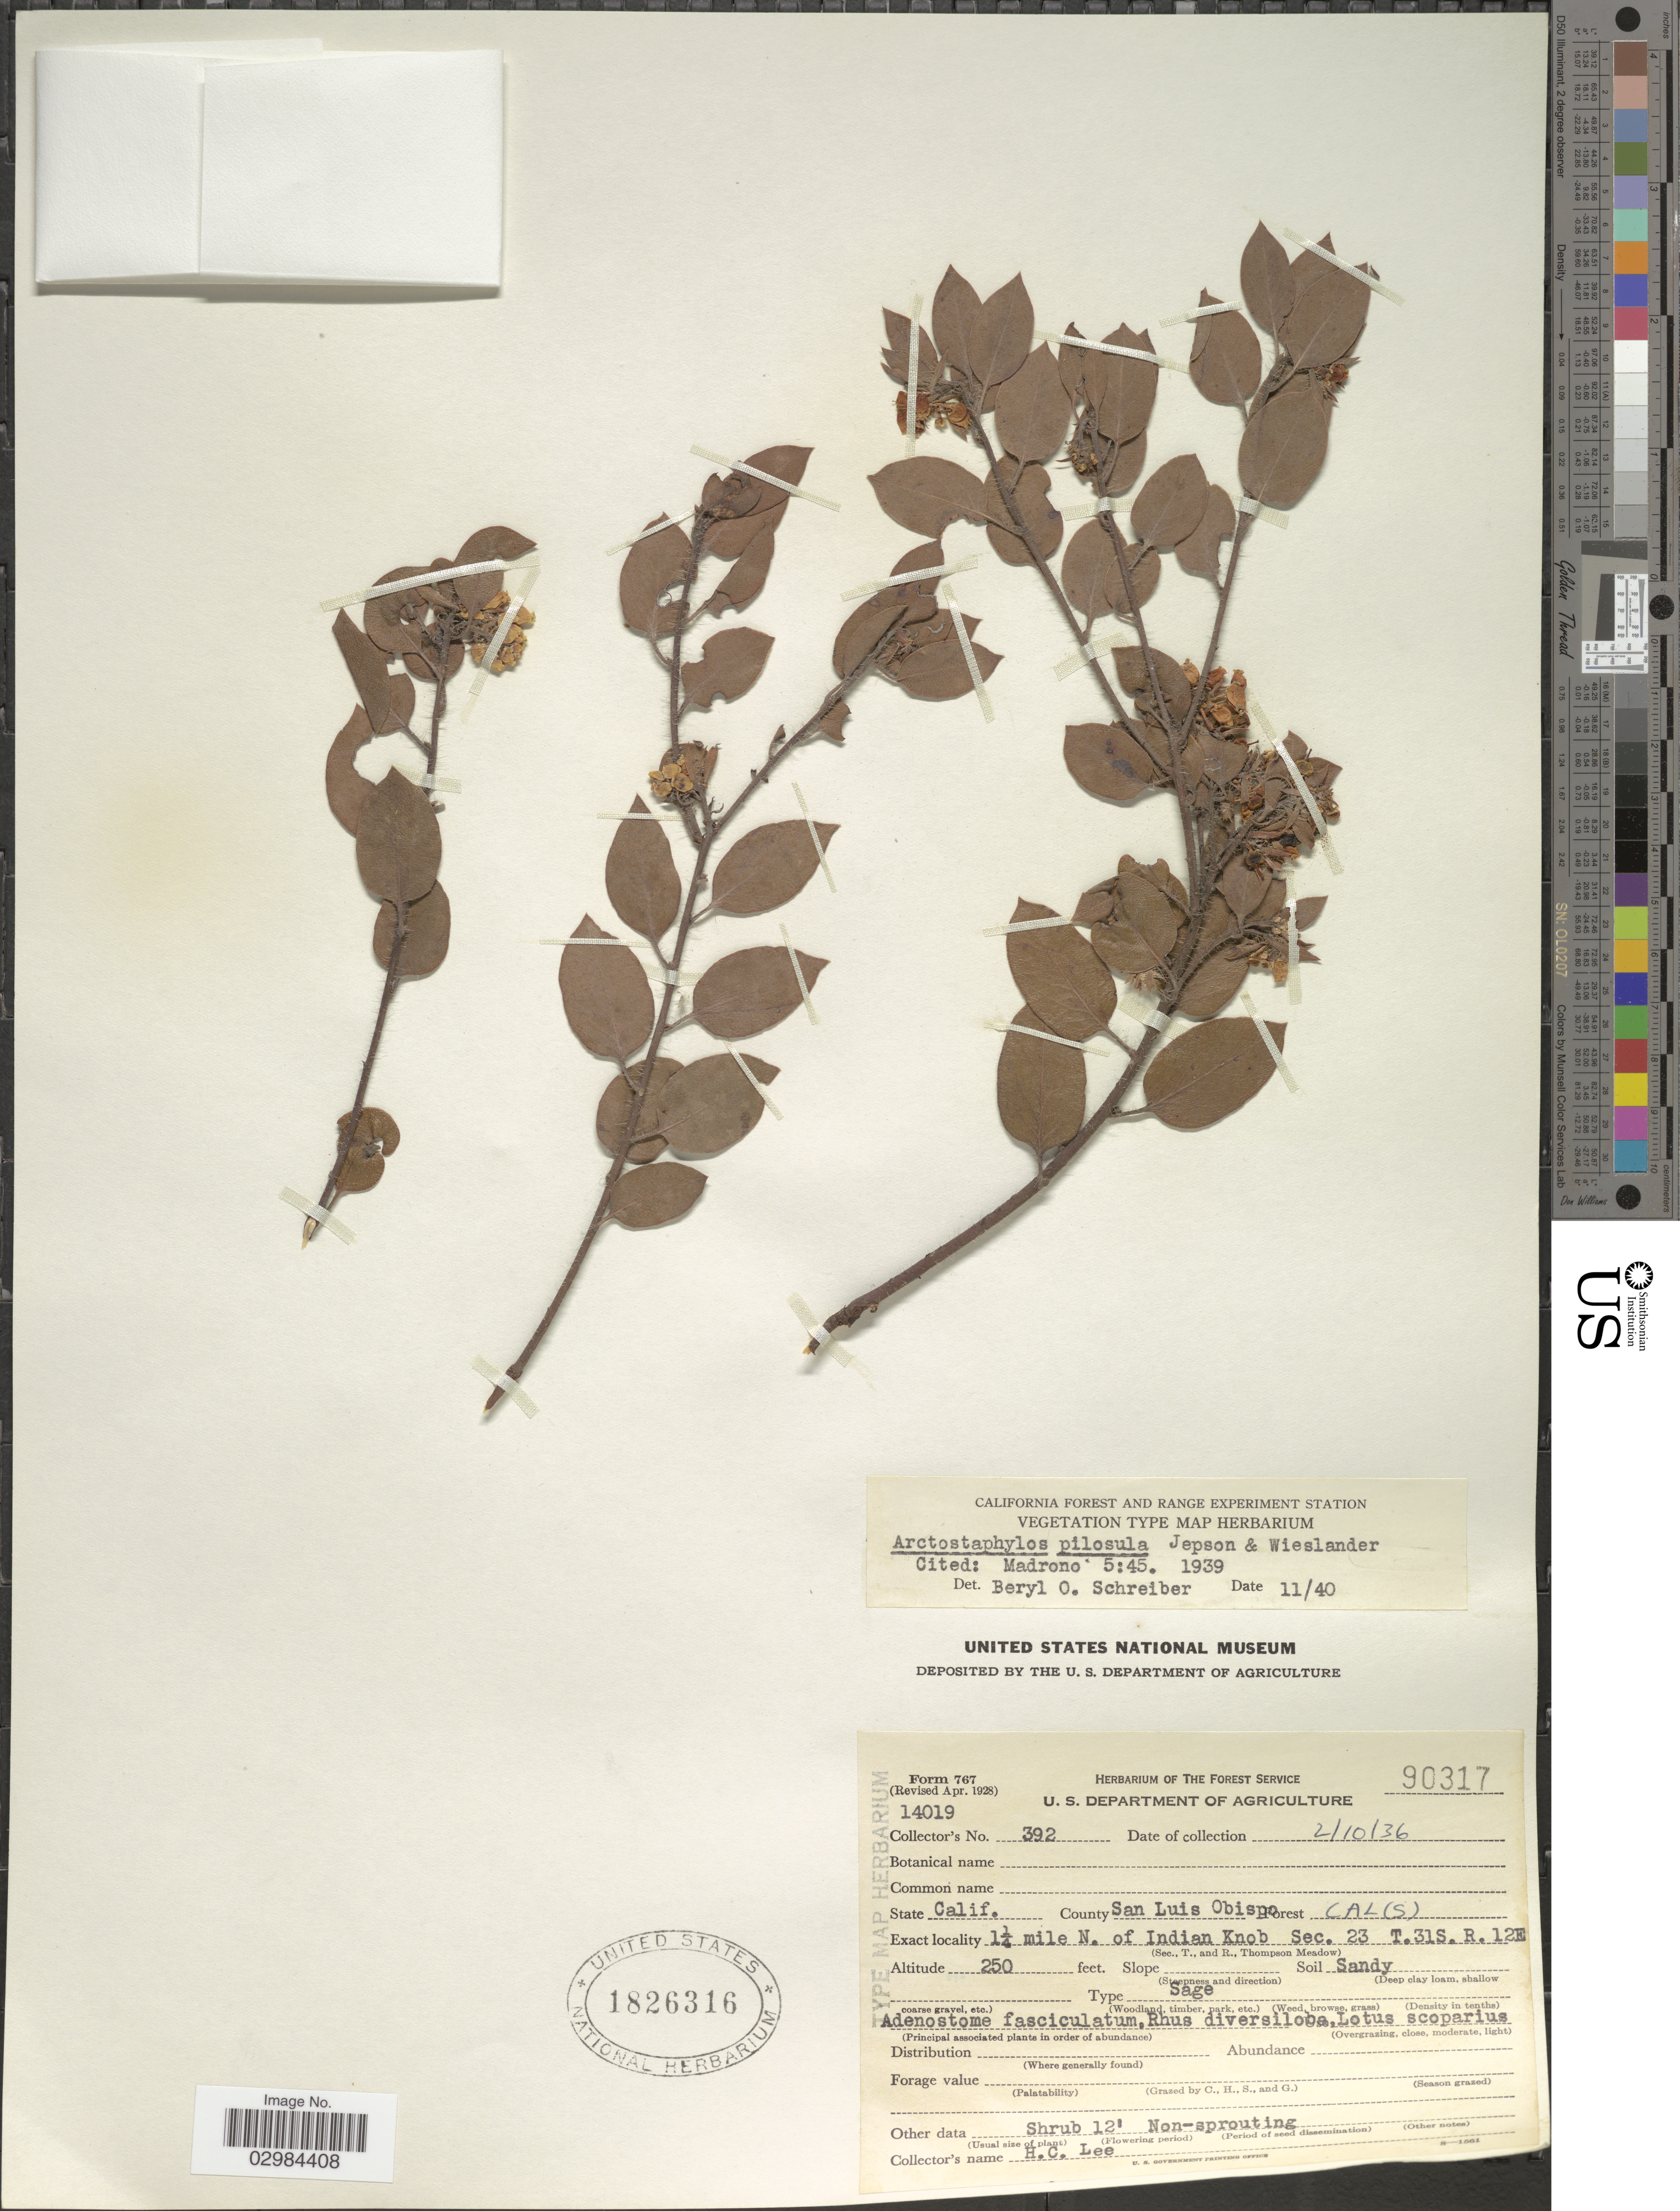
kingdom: Plantae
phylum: Tracheophyta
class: Magnoliopsida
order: Ericales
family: Ericaceae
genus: Arctostaphylos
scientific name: Arctostaphylos pilosula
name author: Jeps. & Wiesl.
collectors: H. Lee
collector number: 392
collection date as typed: Transcribed d/m/y: 10/2/36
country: United States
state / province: California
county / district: San Luis Obispo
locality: County San Luis Obispo, 1¼ mile N. of Indian Knob Sec. 23 T31S R12E.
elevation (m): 76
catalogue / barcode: US 1826316